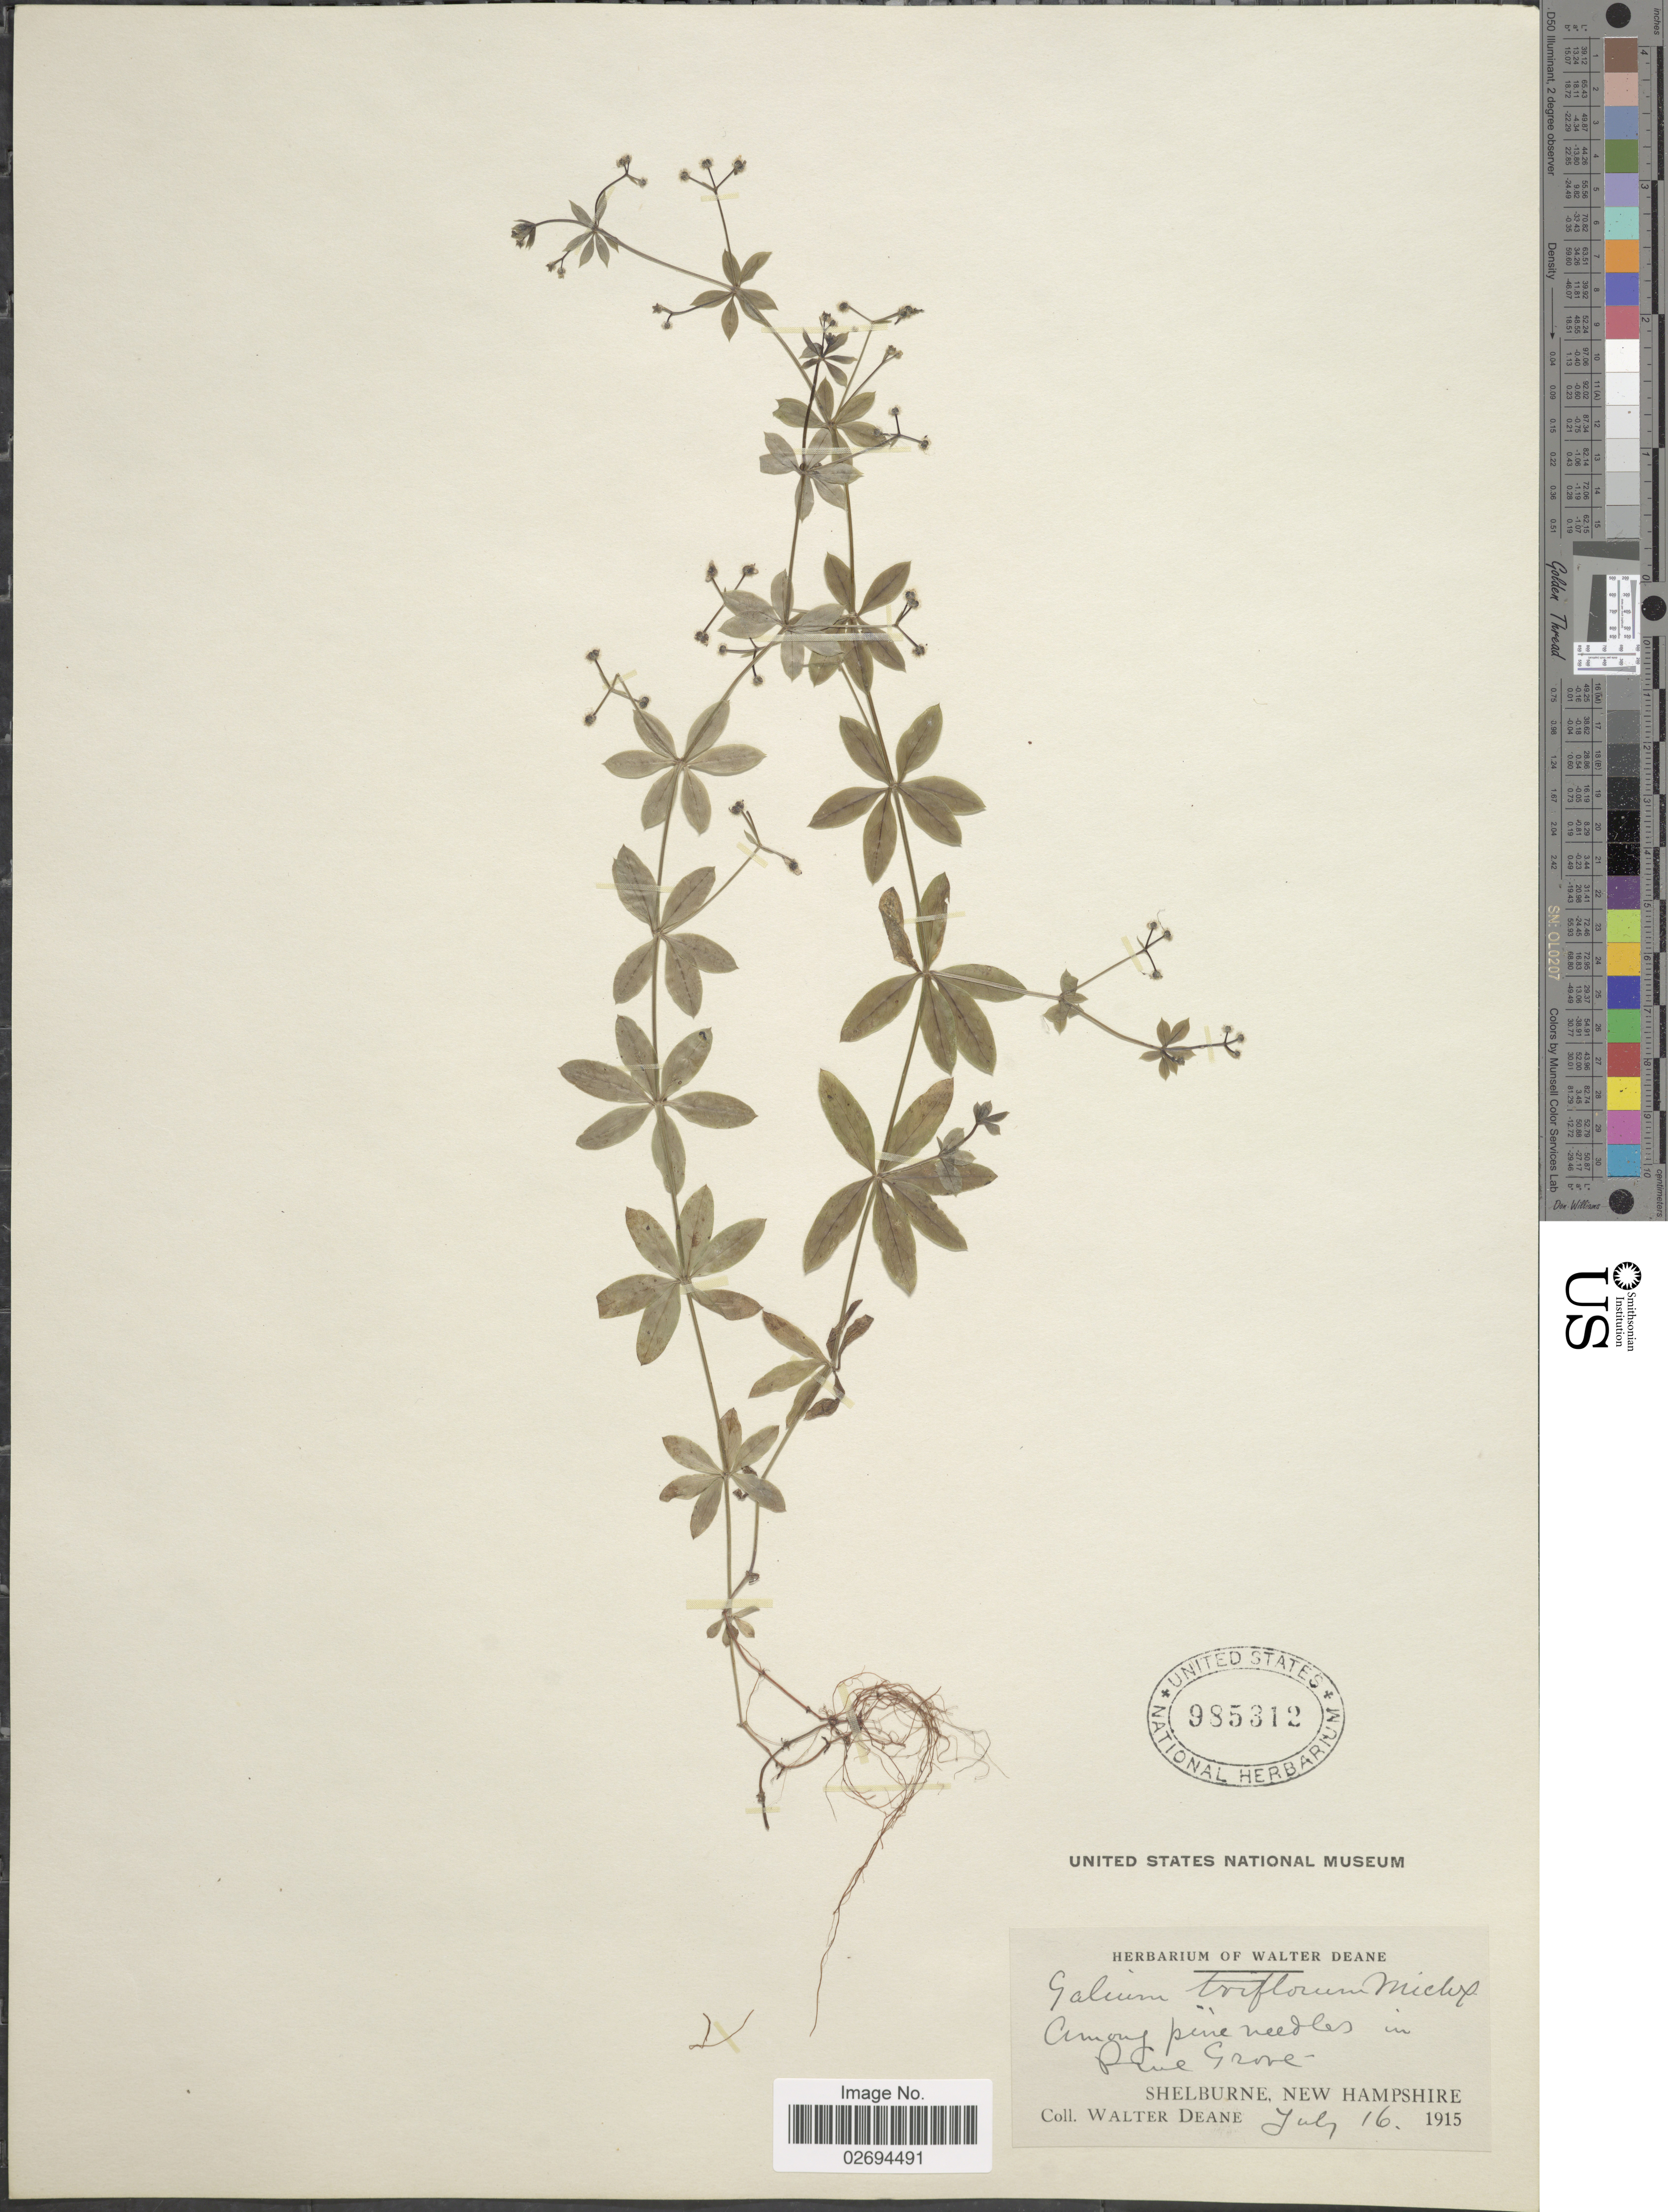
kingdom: Plantae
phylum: Tracheophyta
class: Magnoliopsida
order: Gentianales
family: Rubiaceae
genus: Galium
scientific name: Galium triflorum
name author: Michx.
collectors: W. Deane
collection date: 1915-07-16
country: United States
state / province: New Hampshire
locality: Pine Grove. Shelburne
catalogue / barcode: US 985312